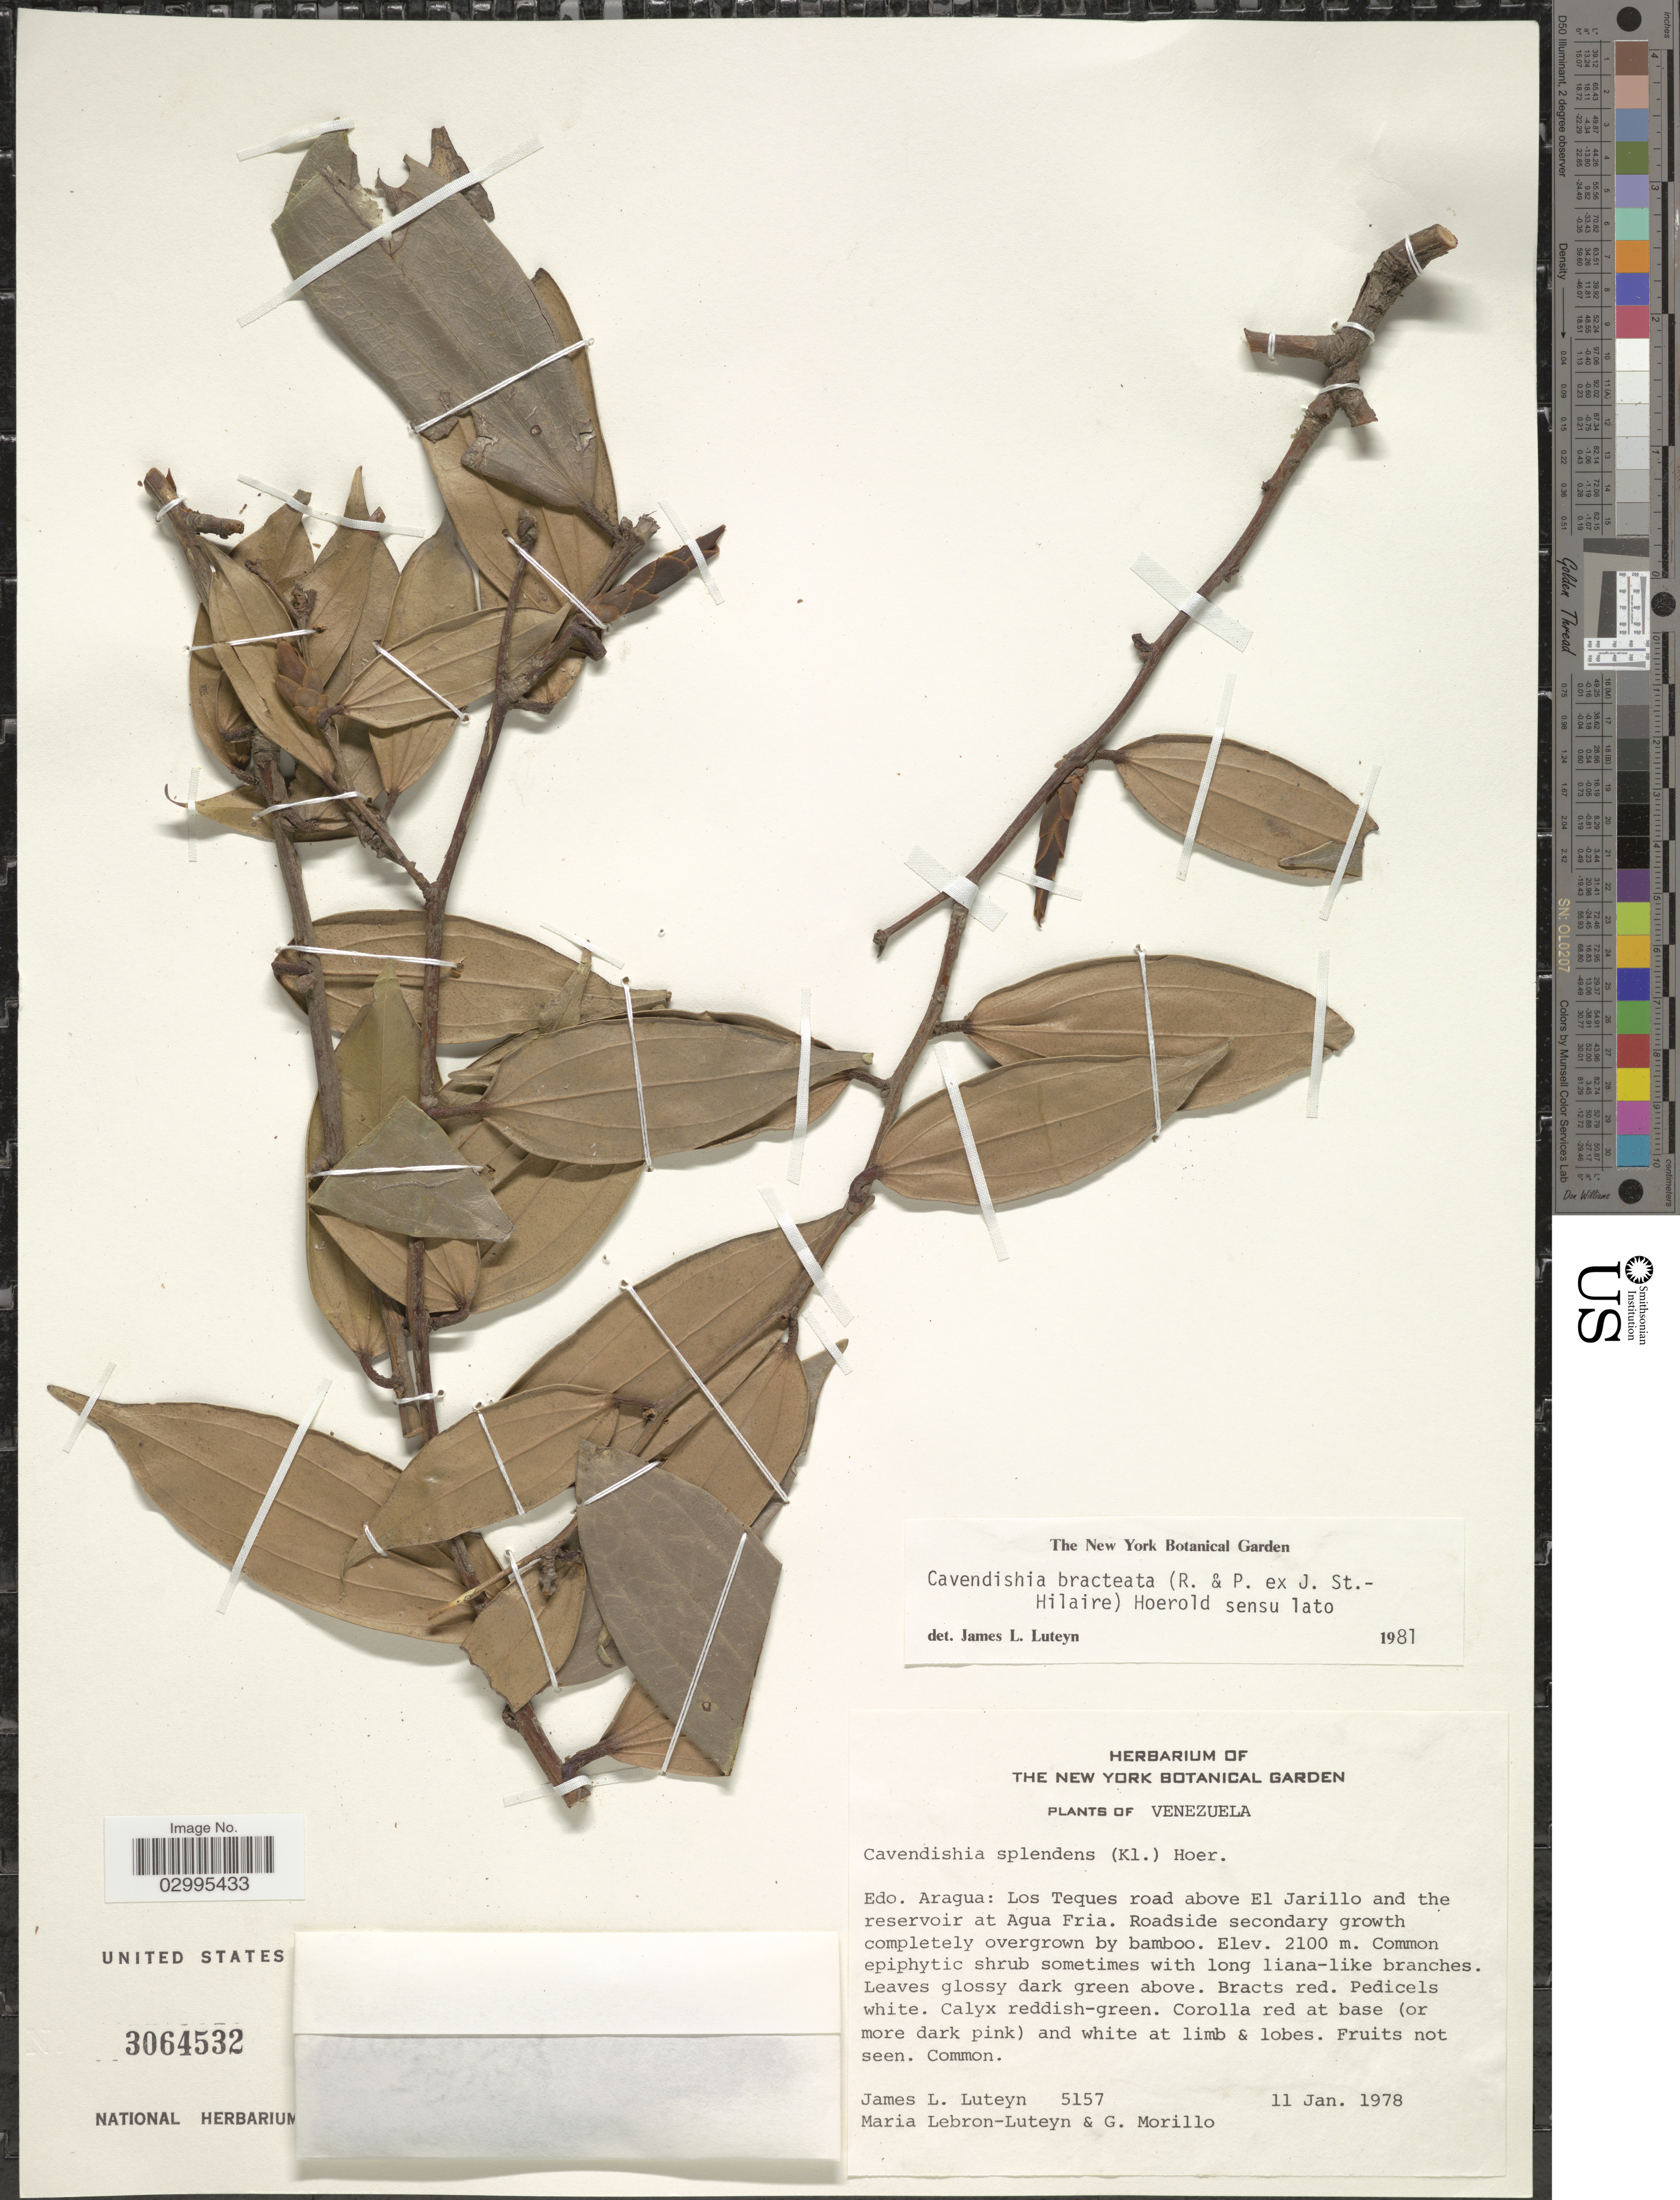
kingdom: Plantae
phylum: Tracheophyta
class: Magnoliopsida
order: Ericales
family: Ericaceae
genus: Cavendishia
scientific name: Cavendishia bracteata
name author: (Ruiz & Pav. ex J. St.-Hil.) Hoerold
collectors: J. Luteyn, M. L. Lebrón-Luteyn & G. Morillo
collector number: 5157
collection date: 1978-01-11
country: Venezuela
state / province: Aragua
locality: Los Teques road above EL Jarillo and the reservoir at Agua Fria. Roadside secondary growth completely overgrown by bamboo.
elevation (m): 2100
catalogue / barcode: US 3064532